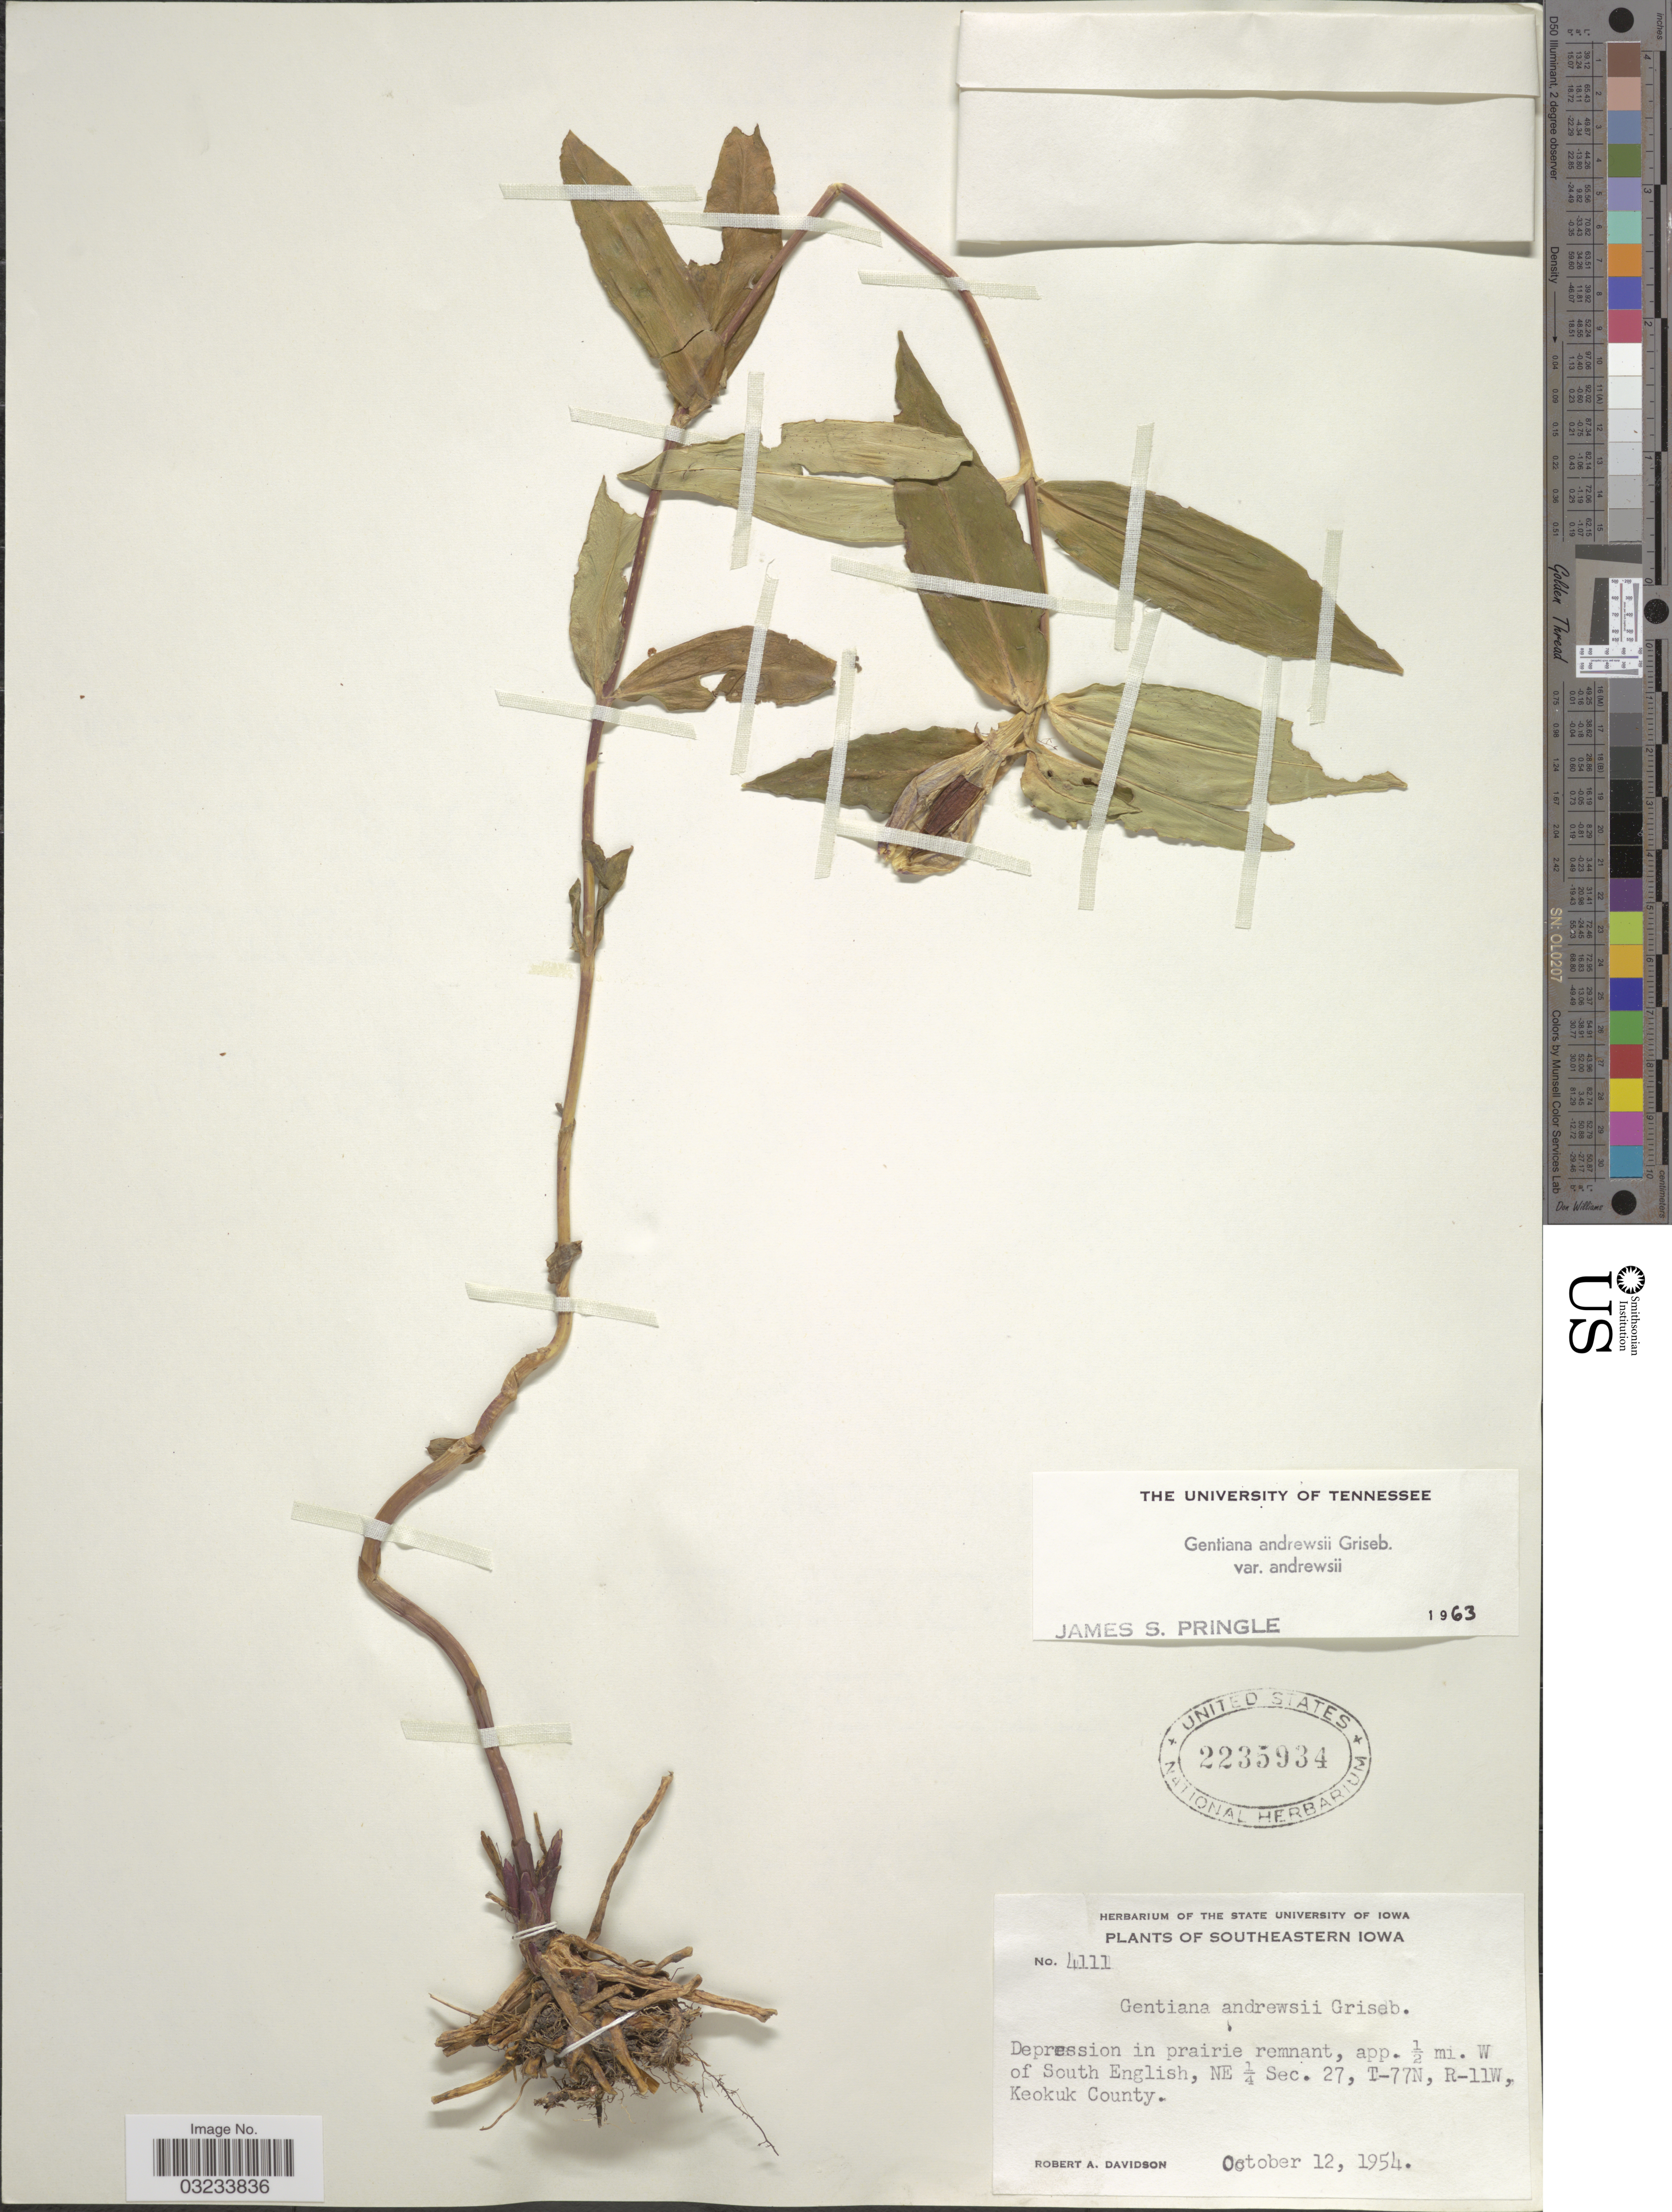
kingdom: Plantae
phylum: Tracheophyta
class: Magnoliopsida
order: Gentianales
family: Gentianaceae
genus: Gentiana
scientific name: Gentiana andrewsii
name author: Griseb.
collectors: R. A. Davidson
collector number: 4111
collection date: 1954-10-12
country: United States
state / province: Iowa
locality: Southeastern Iowa. Depression in prairie remnant, app. ½ mi. W of South English, NE ¼ Sec. 27, T-77N, R-11W, Keokuk County.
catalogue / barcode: US 2235934